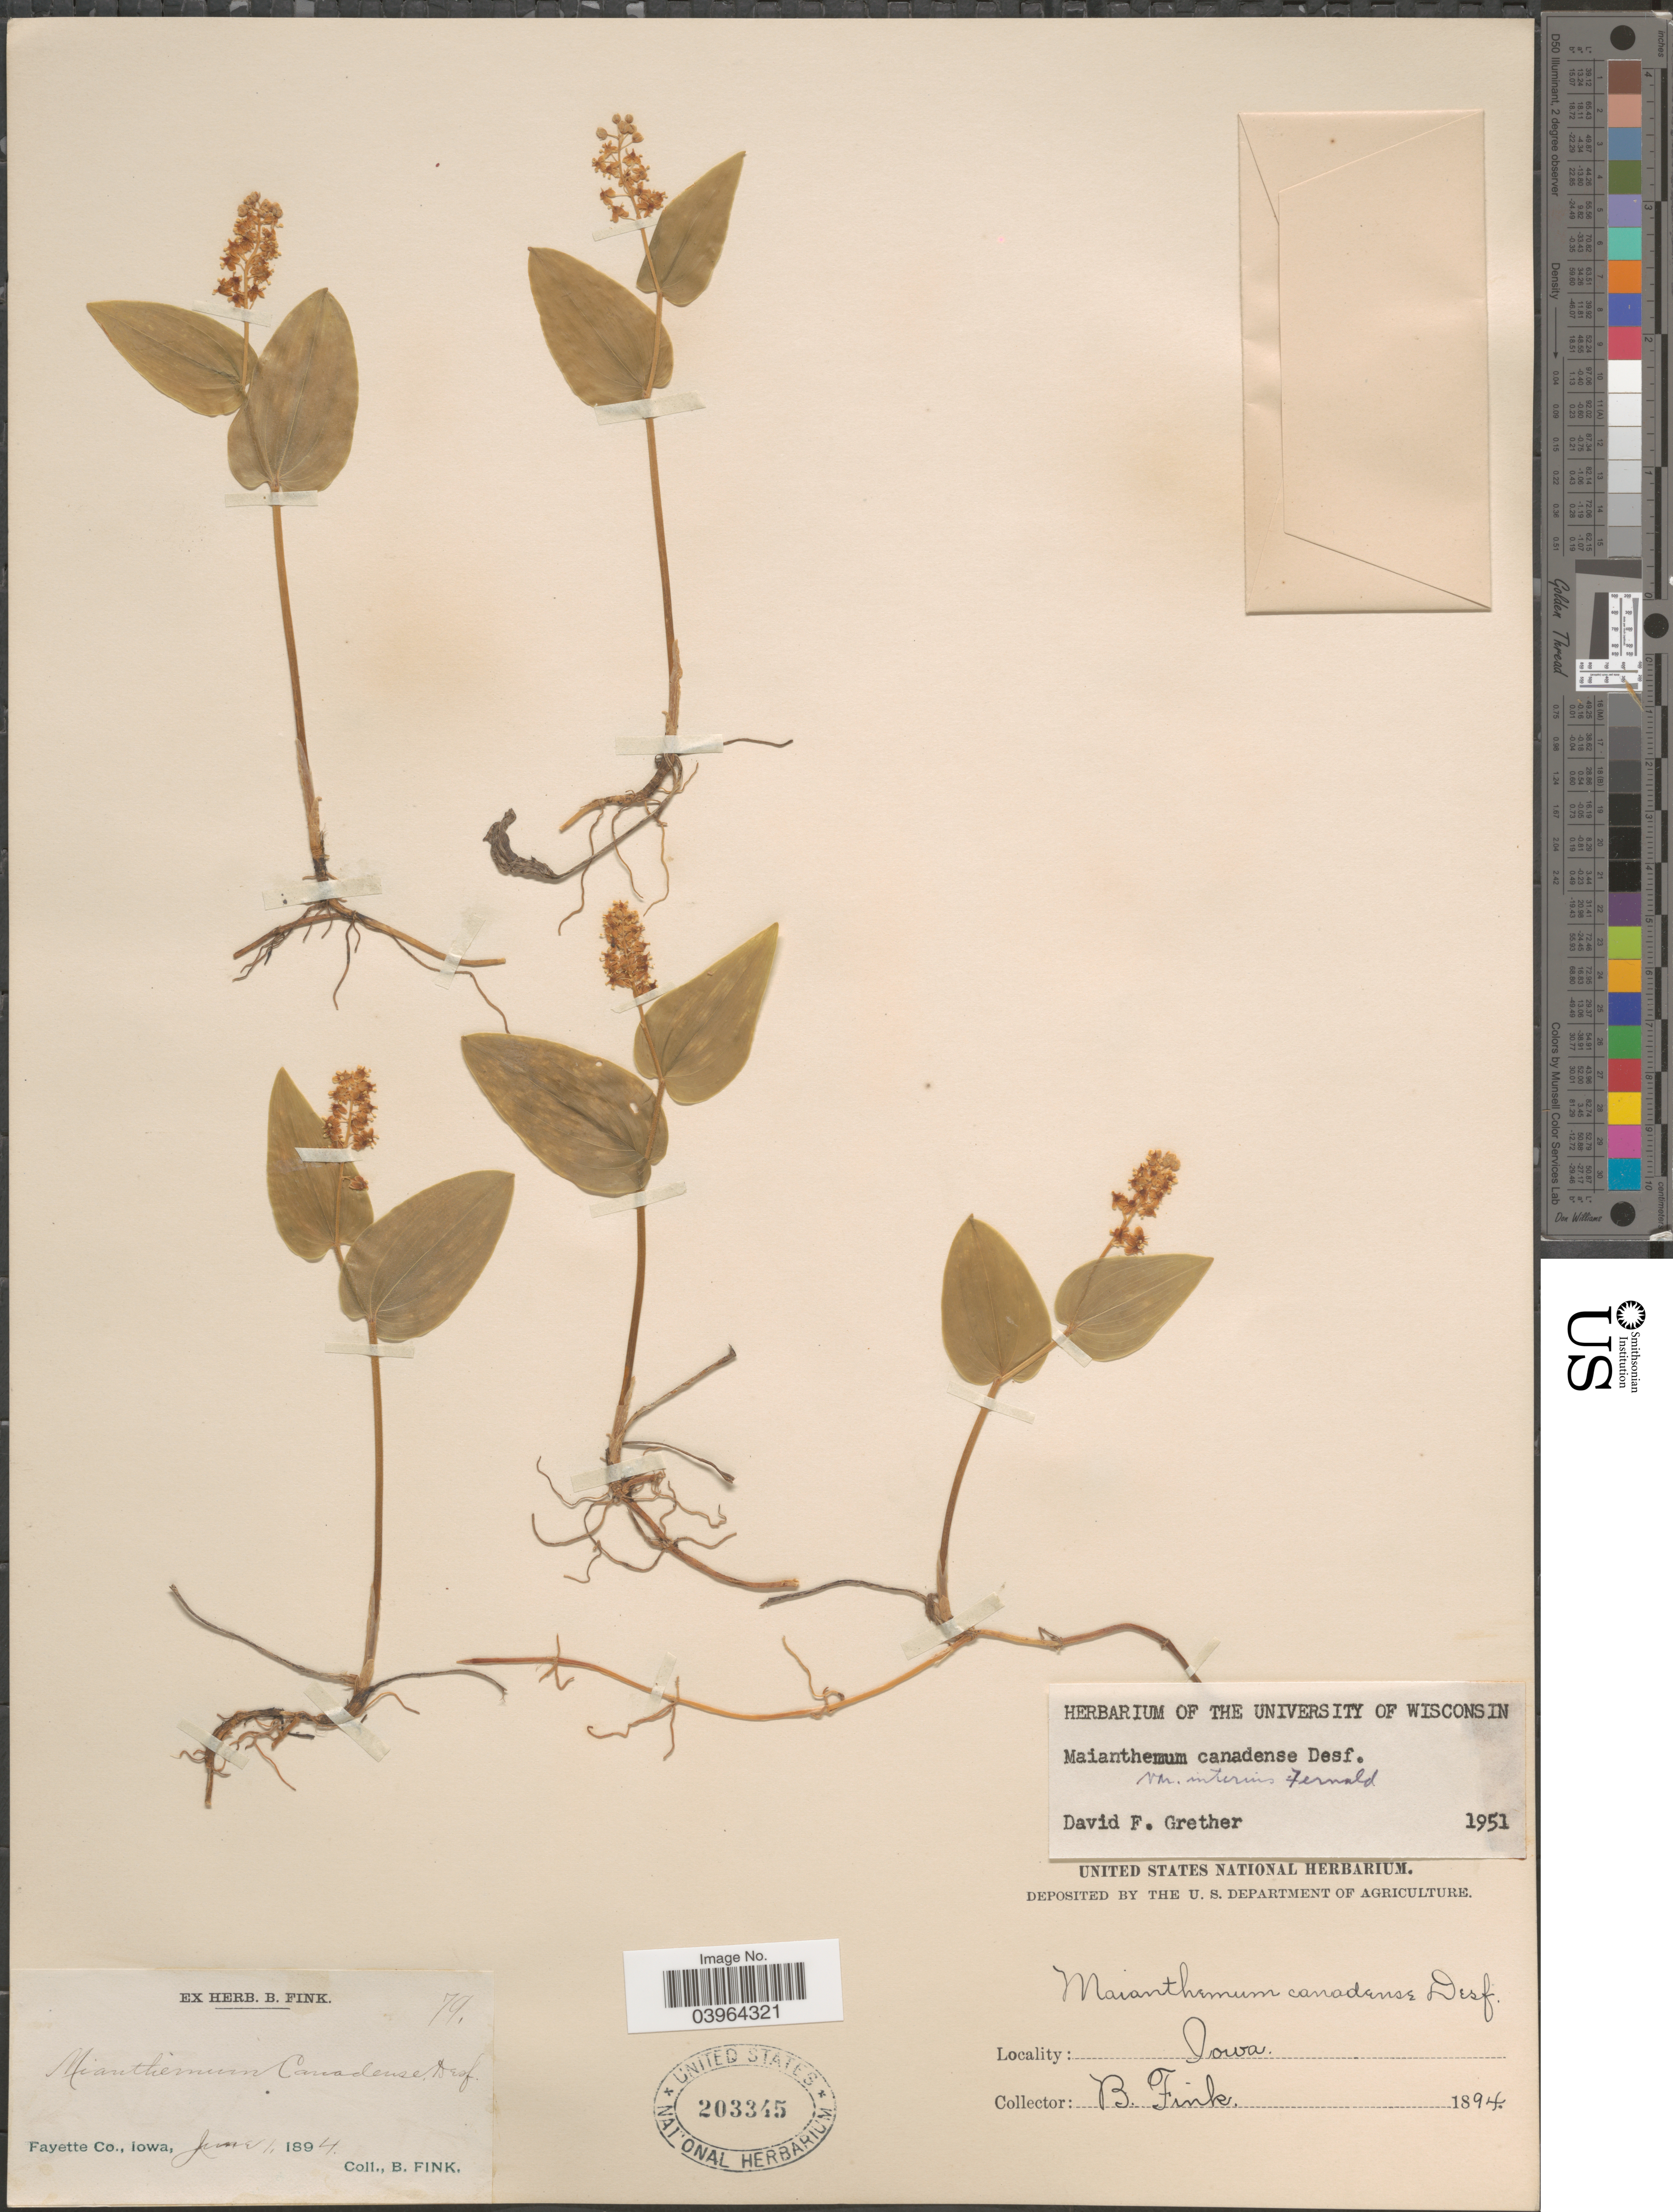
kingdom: Plantae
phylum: Tracheophyta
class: Liliopsida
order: Asparagales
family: Asparagaceae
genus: Maianthemum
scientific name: Maianthemum canadense var. interius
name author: Fernald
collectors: B. Fink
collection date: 1894-06-01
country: United States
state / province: Iowa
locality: Fayette Co.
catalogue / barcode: US 203345